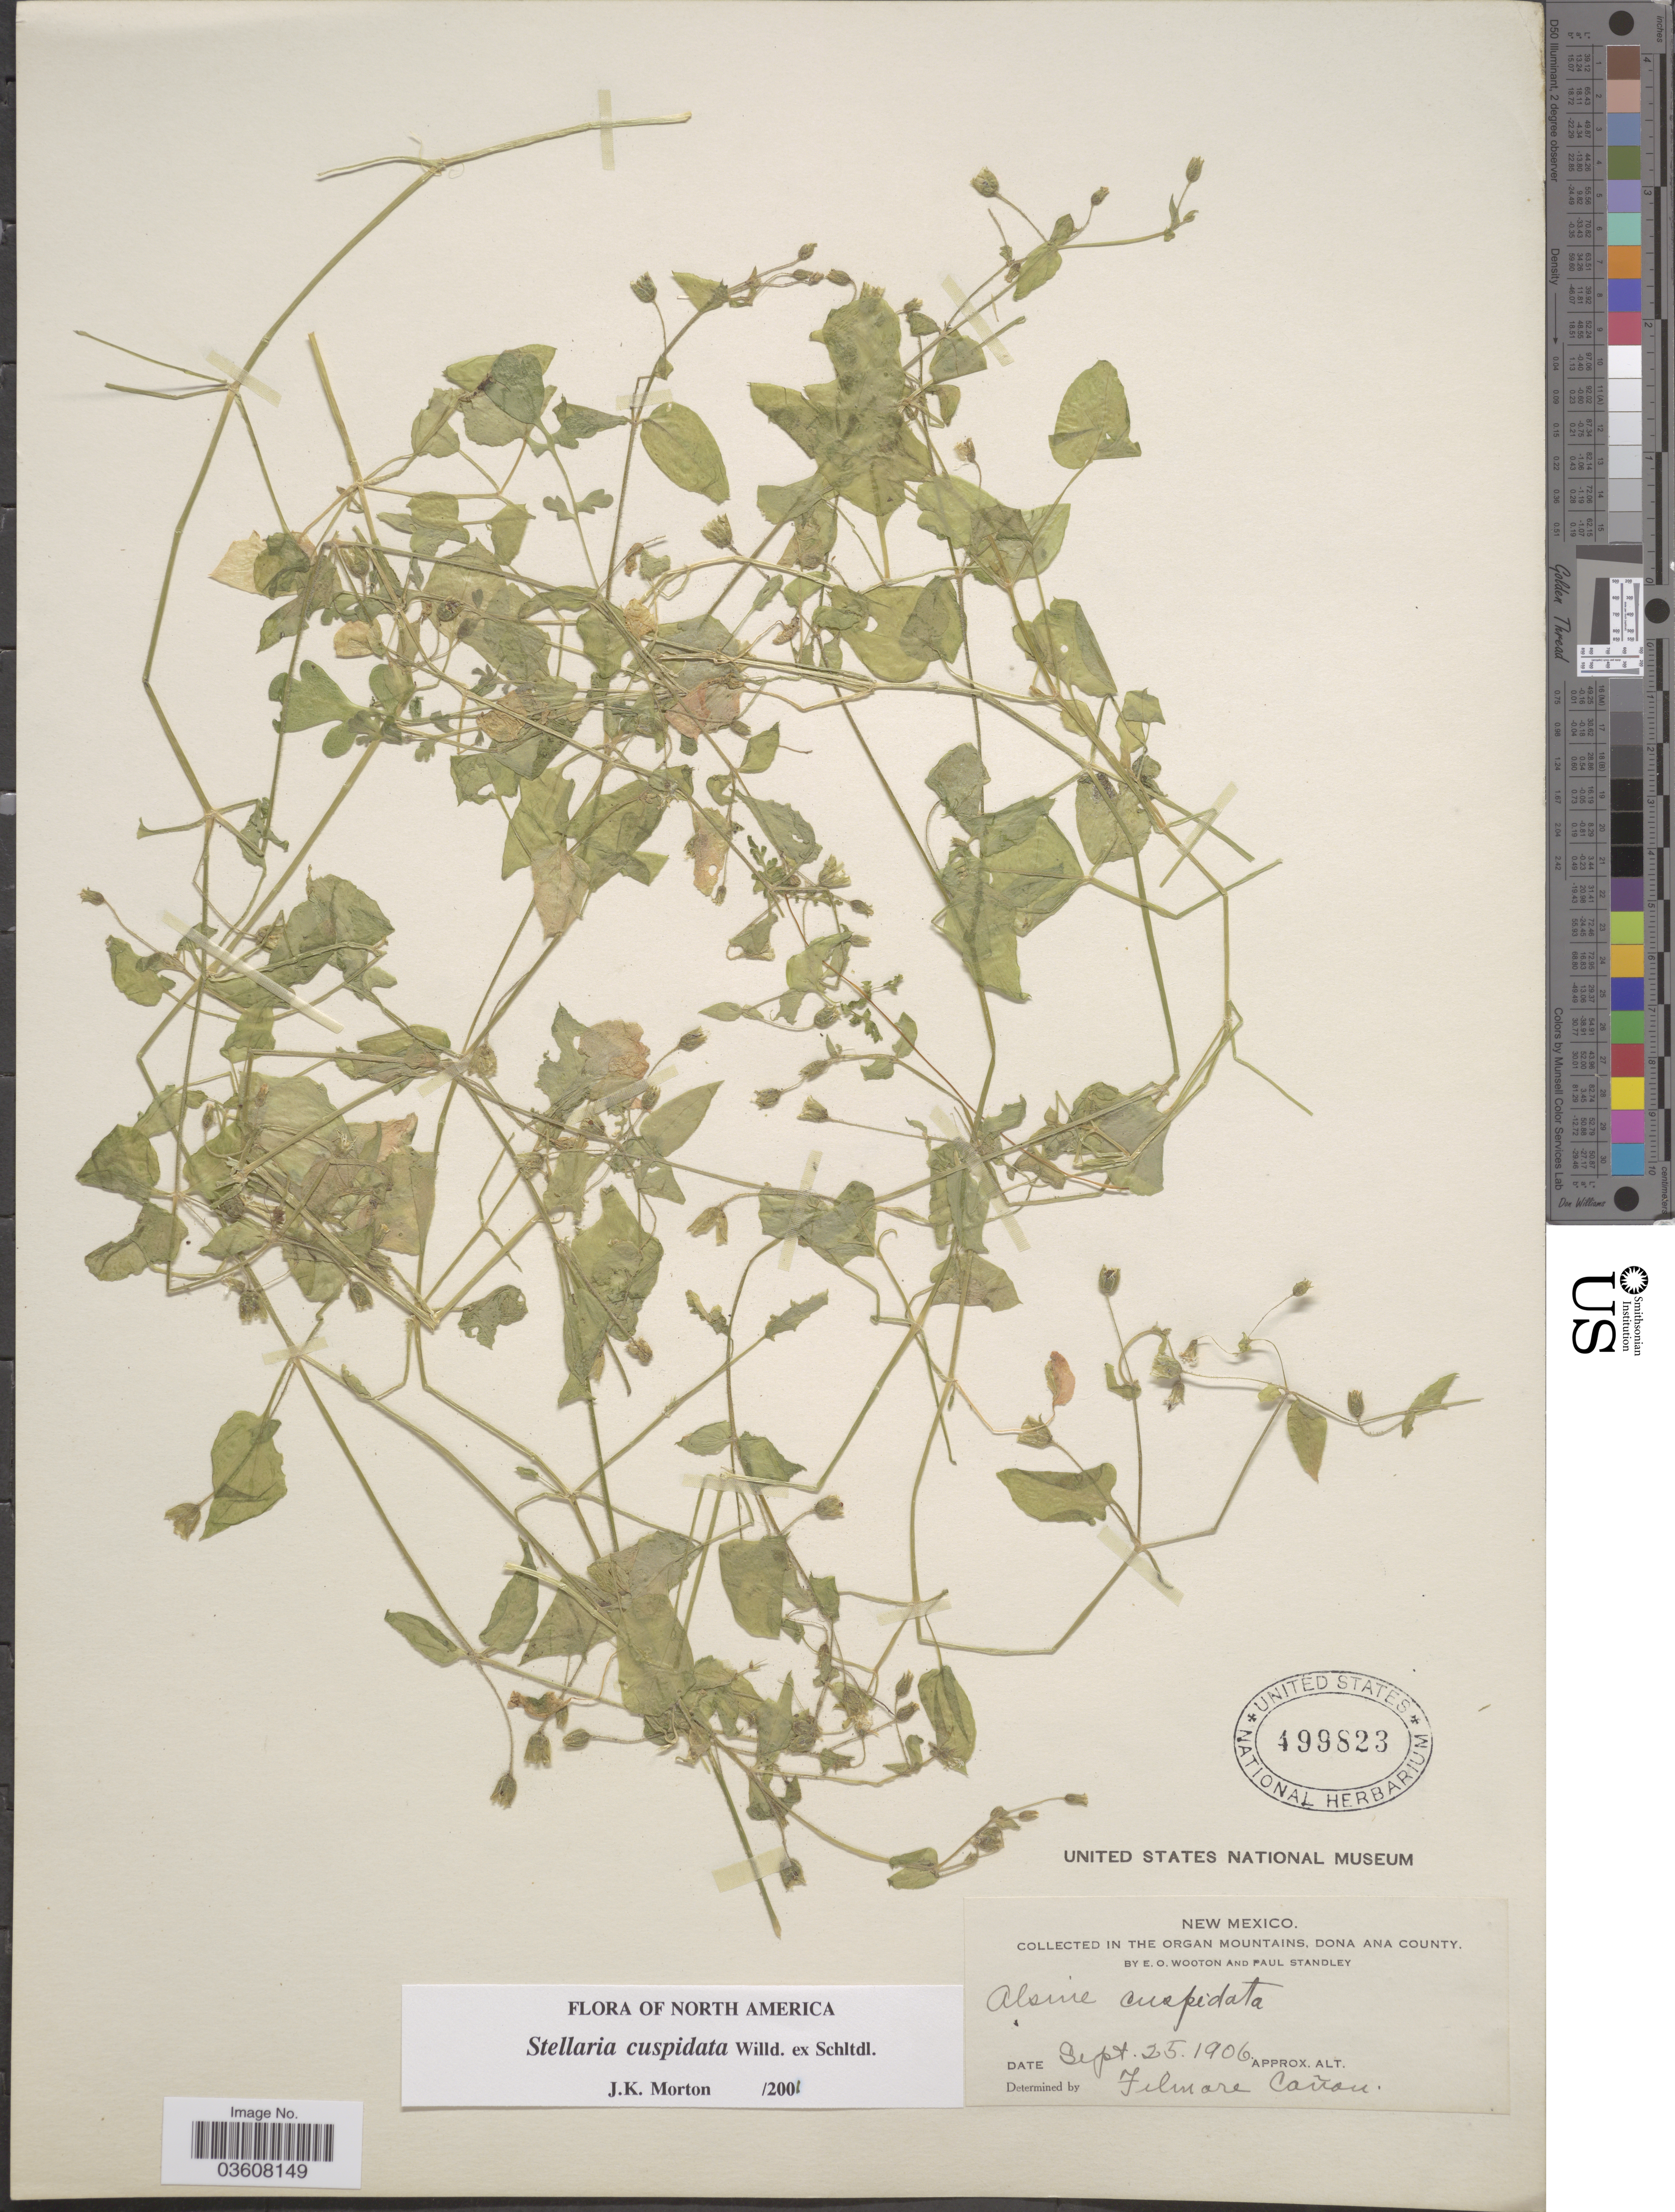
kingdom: Plantae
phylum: Tracheophyta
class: Magnoliopsida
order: Caryophyllales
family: Caryophyllaceae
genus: Stellaria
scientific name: Stellaria cuspidata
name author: Willd. ex Schltdl.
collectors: E. O. Wooton & P. C. Standley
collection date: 1906-09-25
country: United States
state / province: New Mexico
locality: The Organ Mountains, Dona Ana County. Filmore Cañon.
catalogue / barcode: US 499823